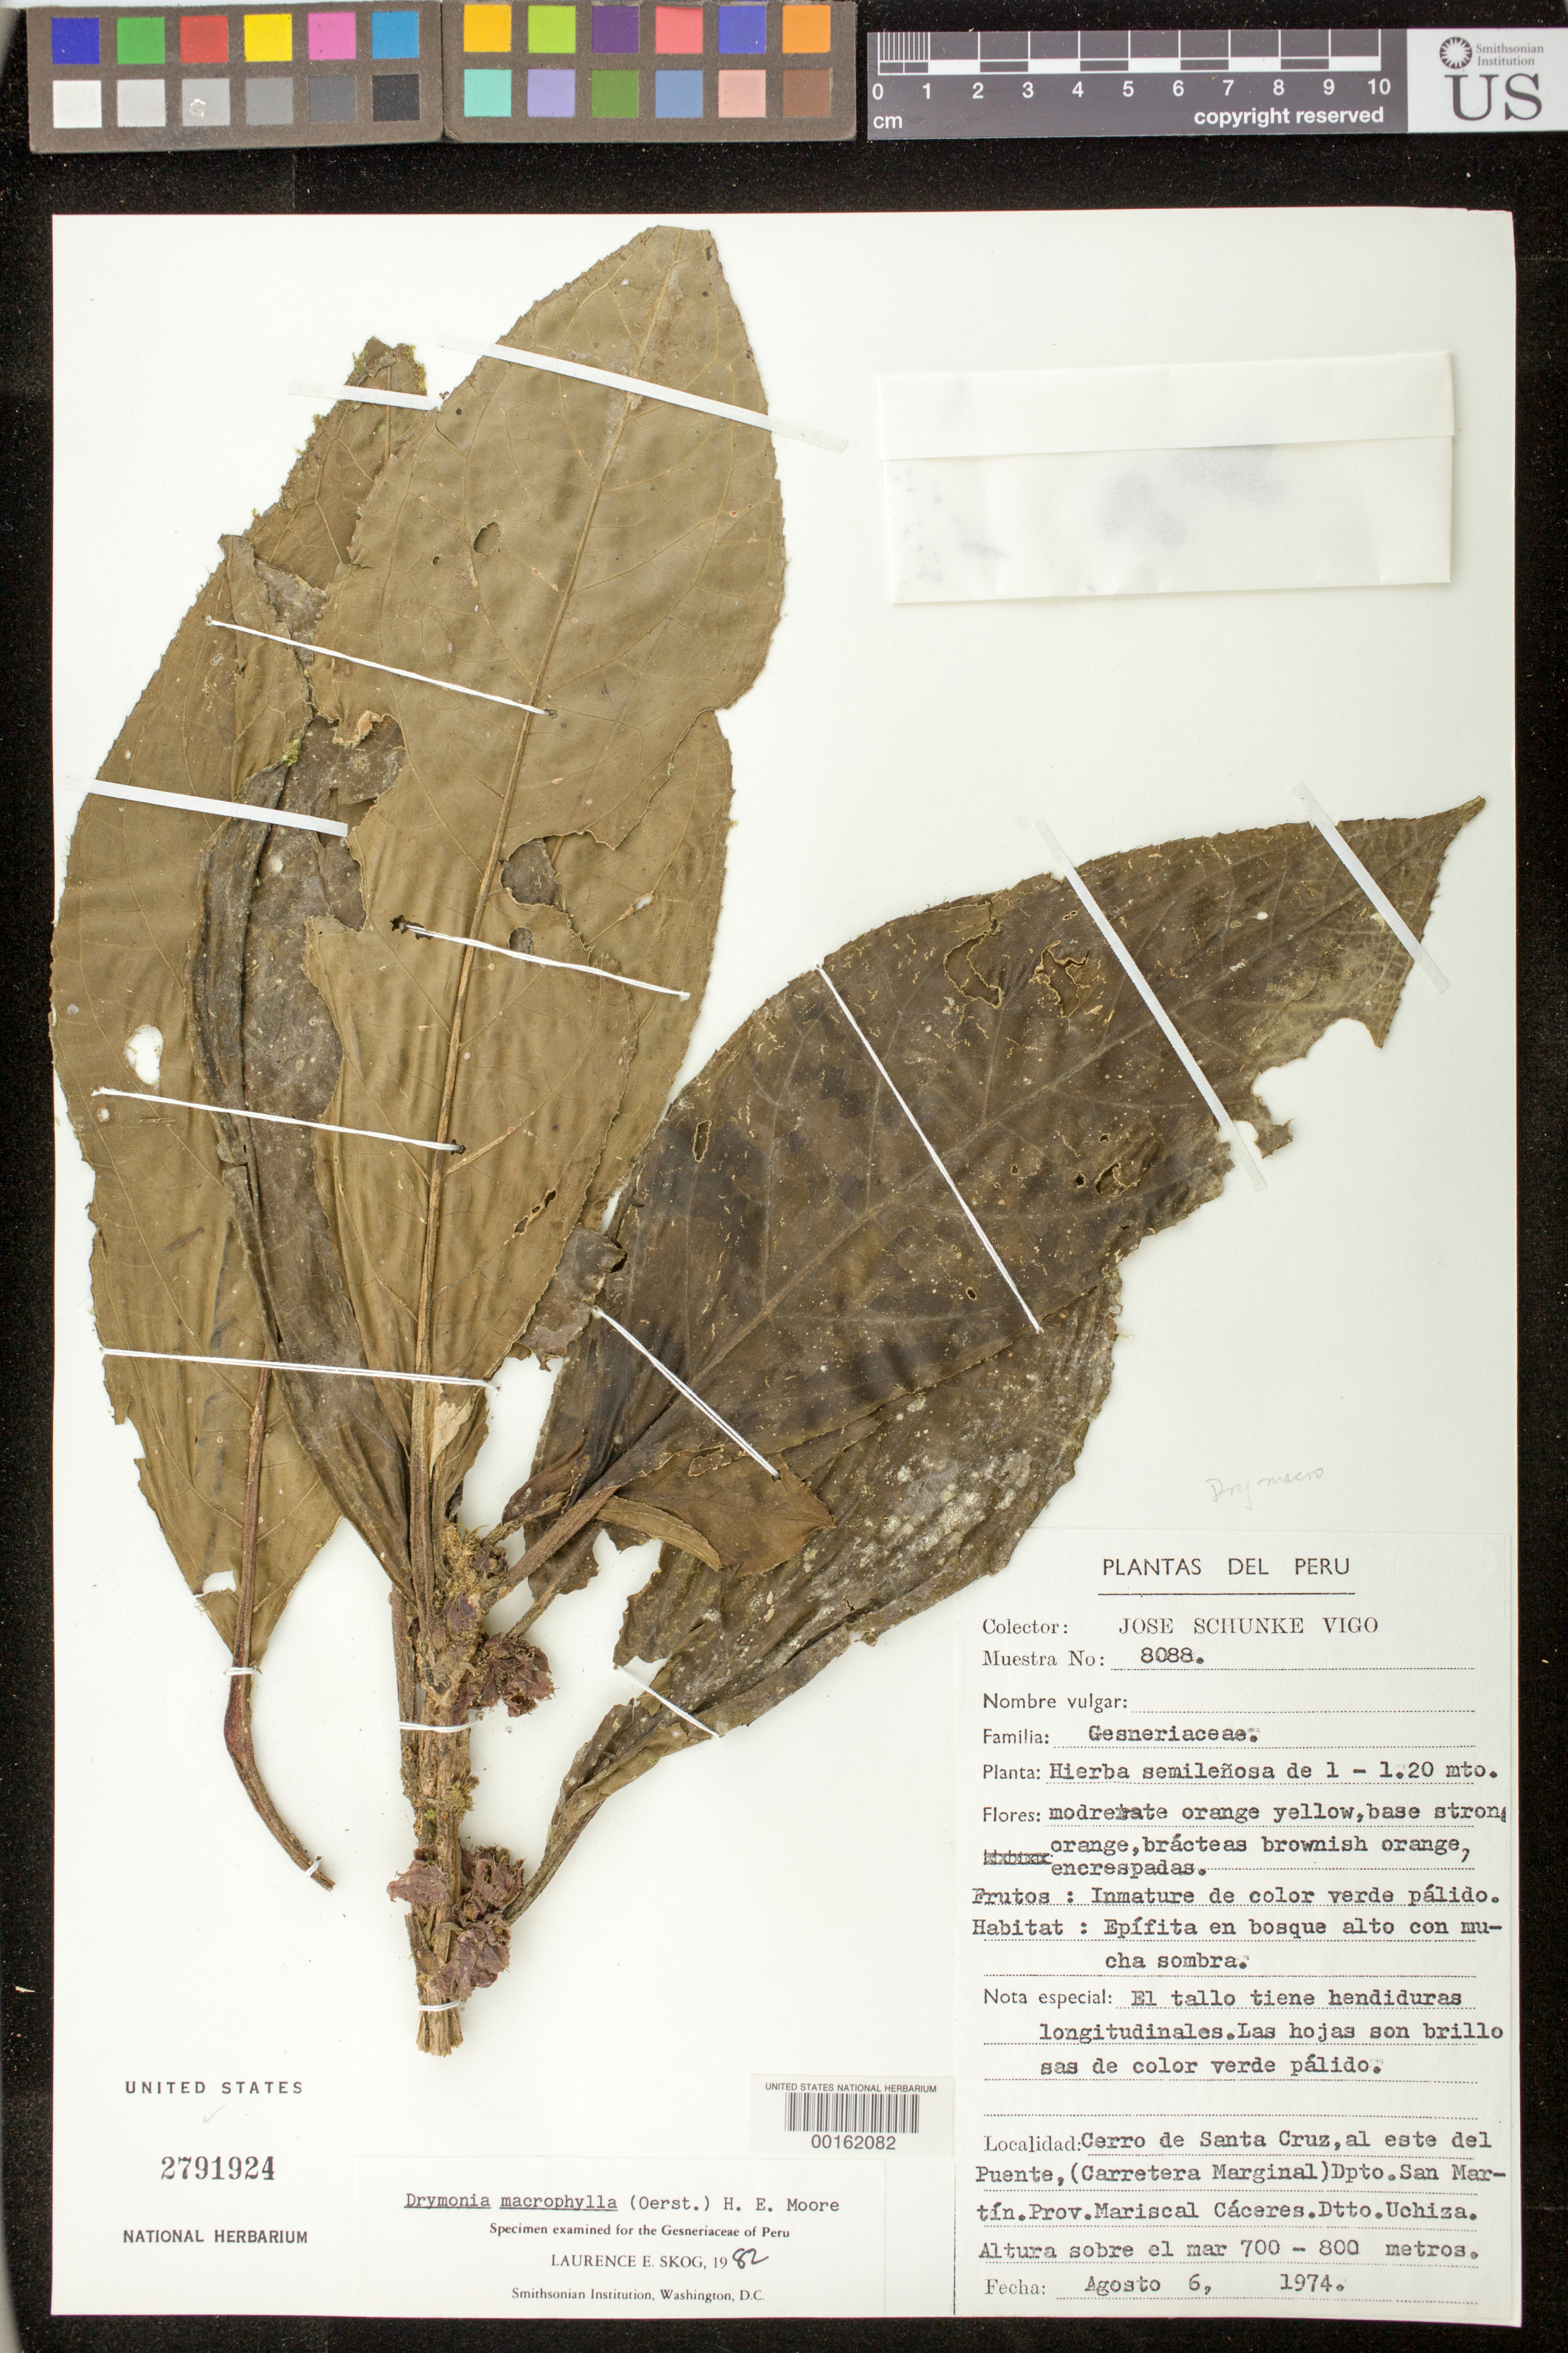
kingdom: Plantae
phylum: Tracheophyta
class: Magnoliopsida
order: Lamiales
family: Gesneriaceae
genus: Drymonia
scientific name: Drymonia macrophylla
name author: (Oerst.) H.E. Moore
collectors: J. Schunke Vigo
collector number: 8088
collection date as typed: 06 Aug 1974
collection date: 1974-08-06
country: Peru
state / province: San Martín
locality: Prov. Mariscal Cáceres, Dtto Uchiza, Cerro de Santa Cruz, E of Puente, (marginal drive)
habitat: Epiphyte in very shadytall forest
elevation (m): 700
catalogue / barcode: US 2791924